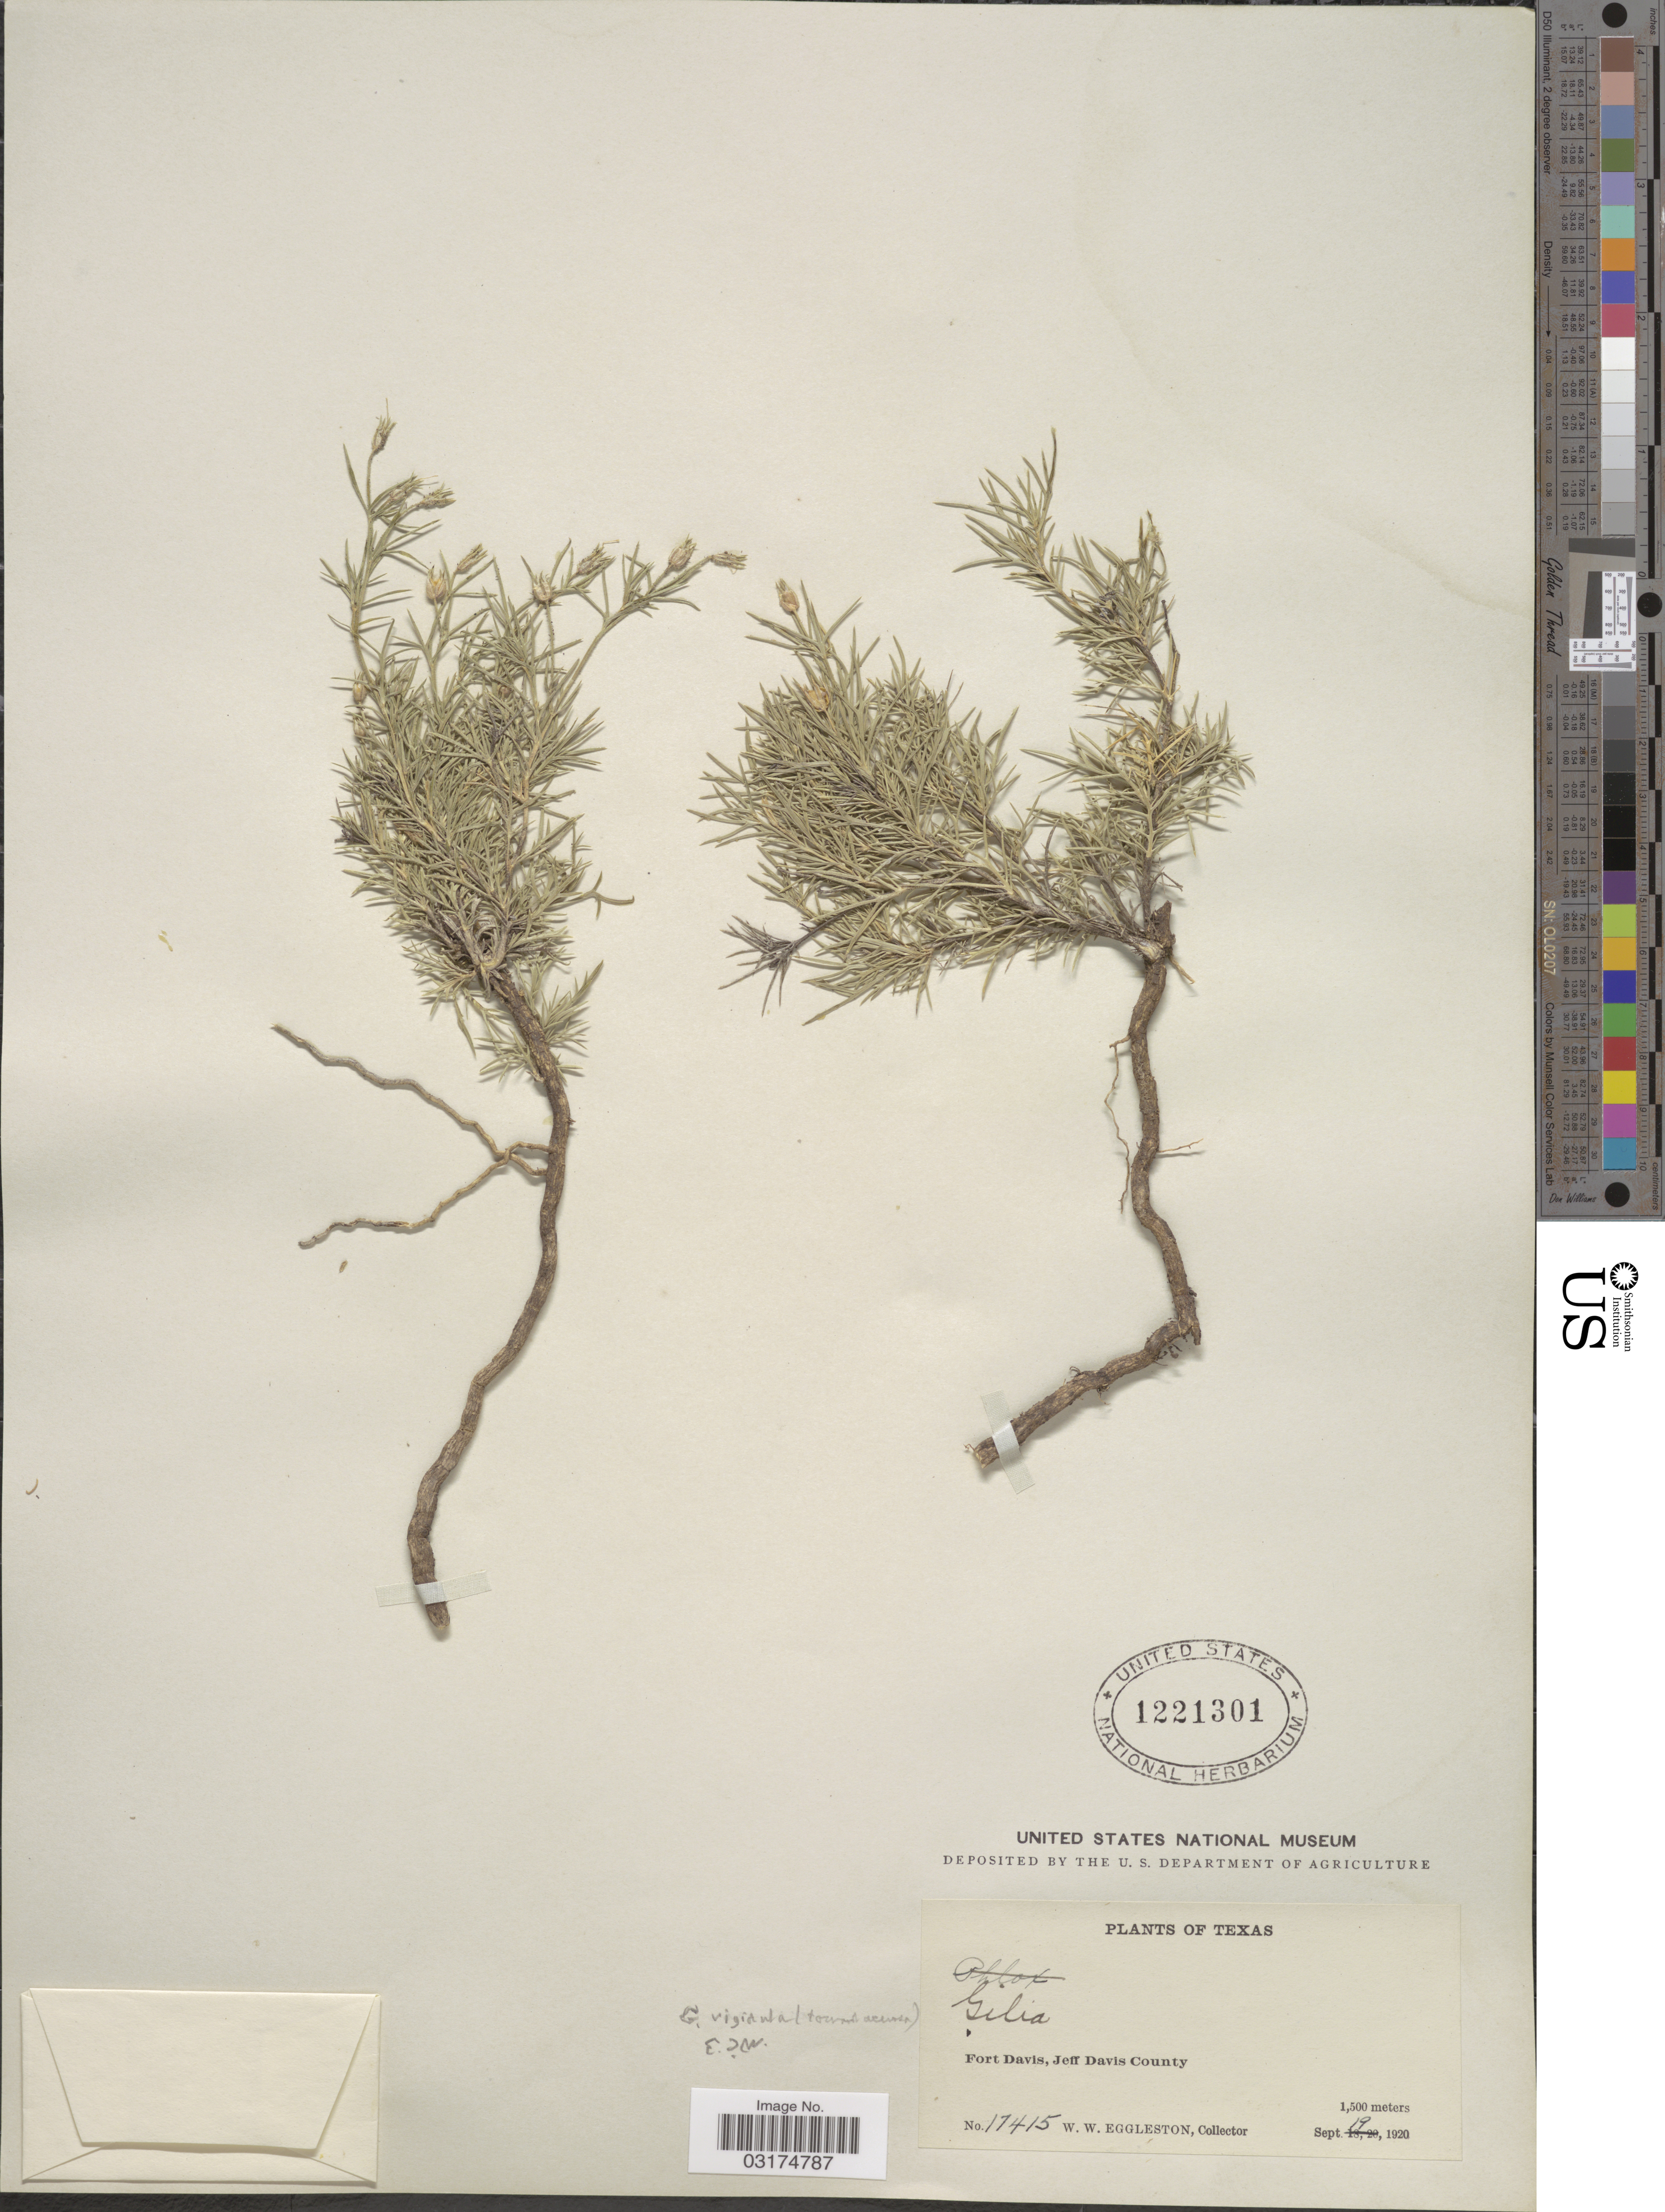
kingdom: Plantae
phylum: Tracheophyta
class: Magnoliopsida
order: Ericales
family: Polemoniaceae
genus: Giliastrum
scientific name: Giliastrum acerosum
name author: (A. Gray) Rydb.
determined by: Strong, Mark T., (BOT), Smithsonian Institution - National Museum of Natural History (UNITED STATES)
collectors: W. W. Eggleston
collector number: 17415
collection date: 1920-09-19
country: United States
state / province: Texas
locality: Fort Davis, Jeff Davis County.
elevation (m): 1500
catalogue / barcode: US 1221301